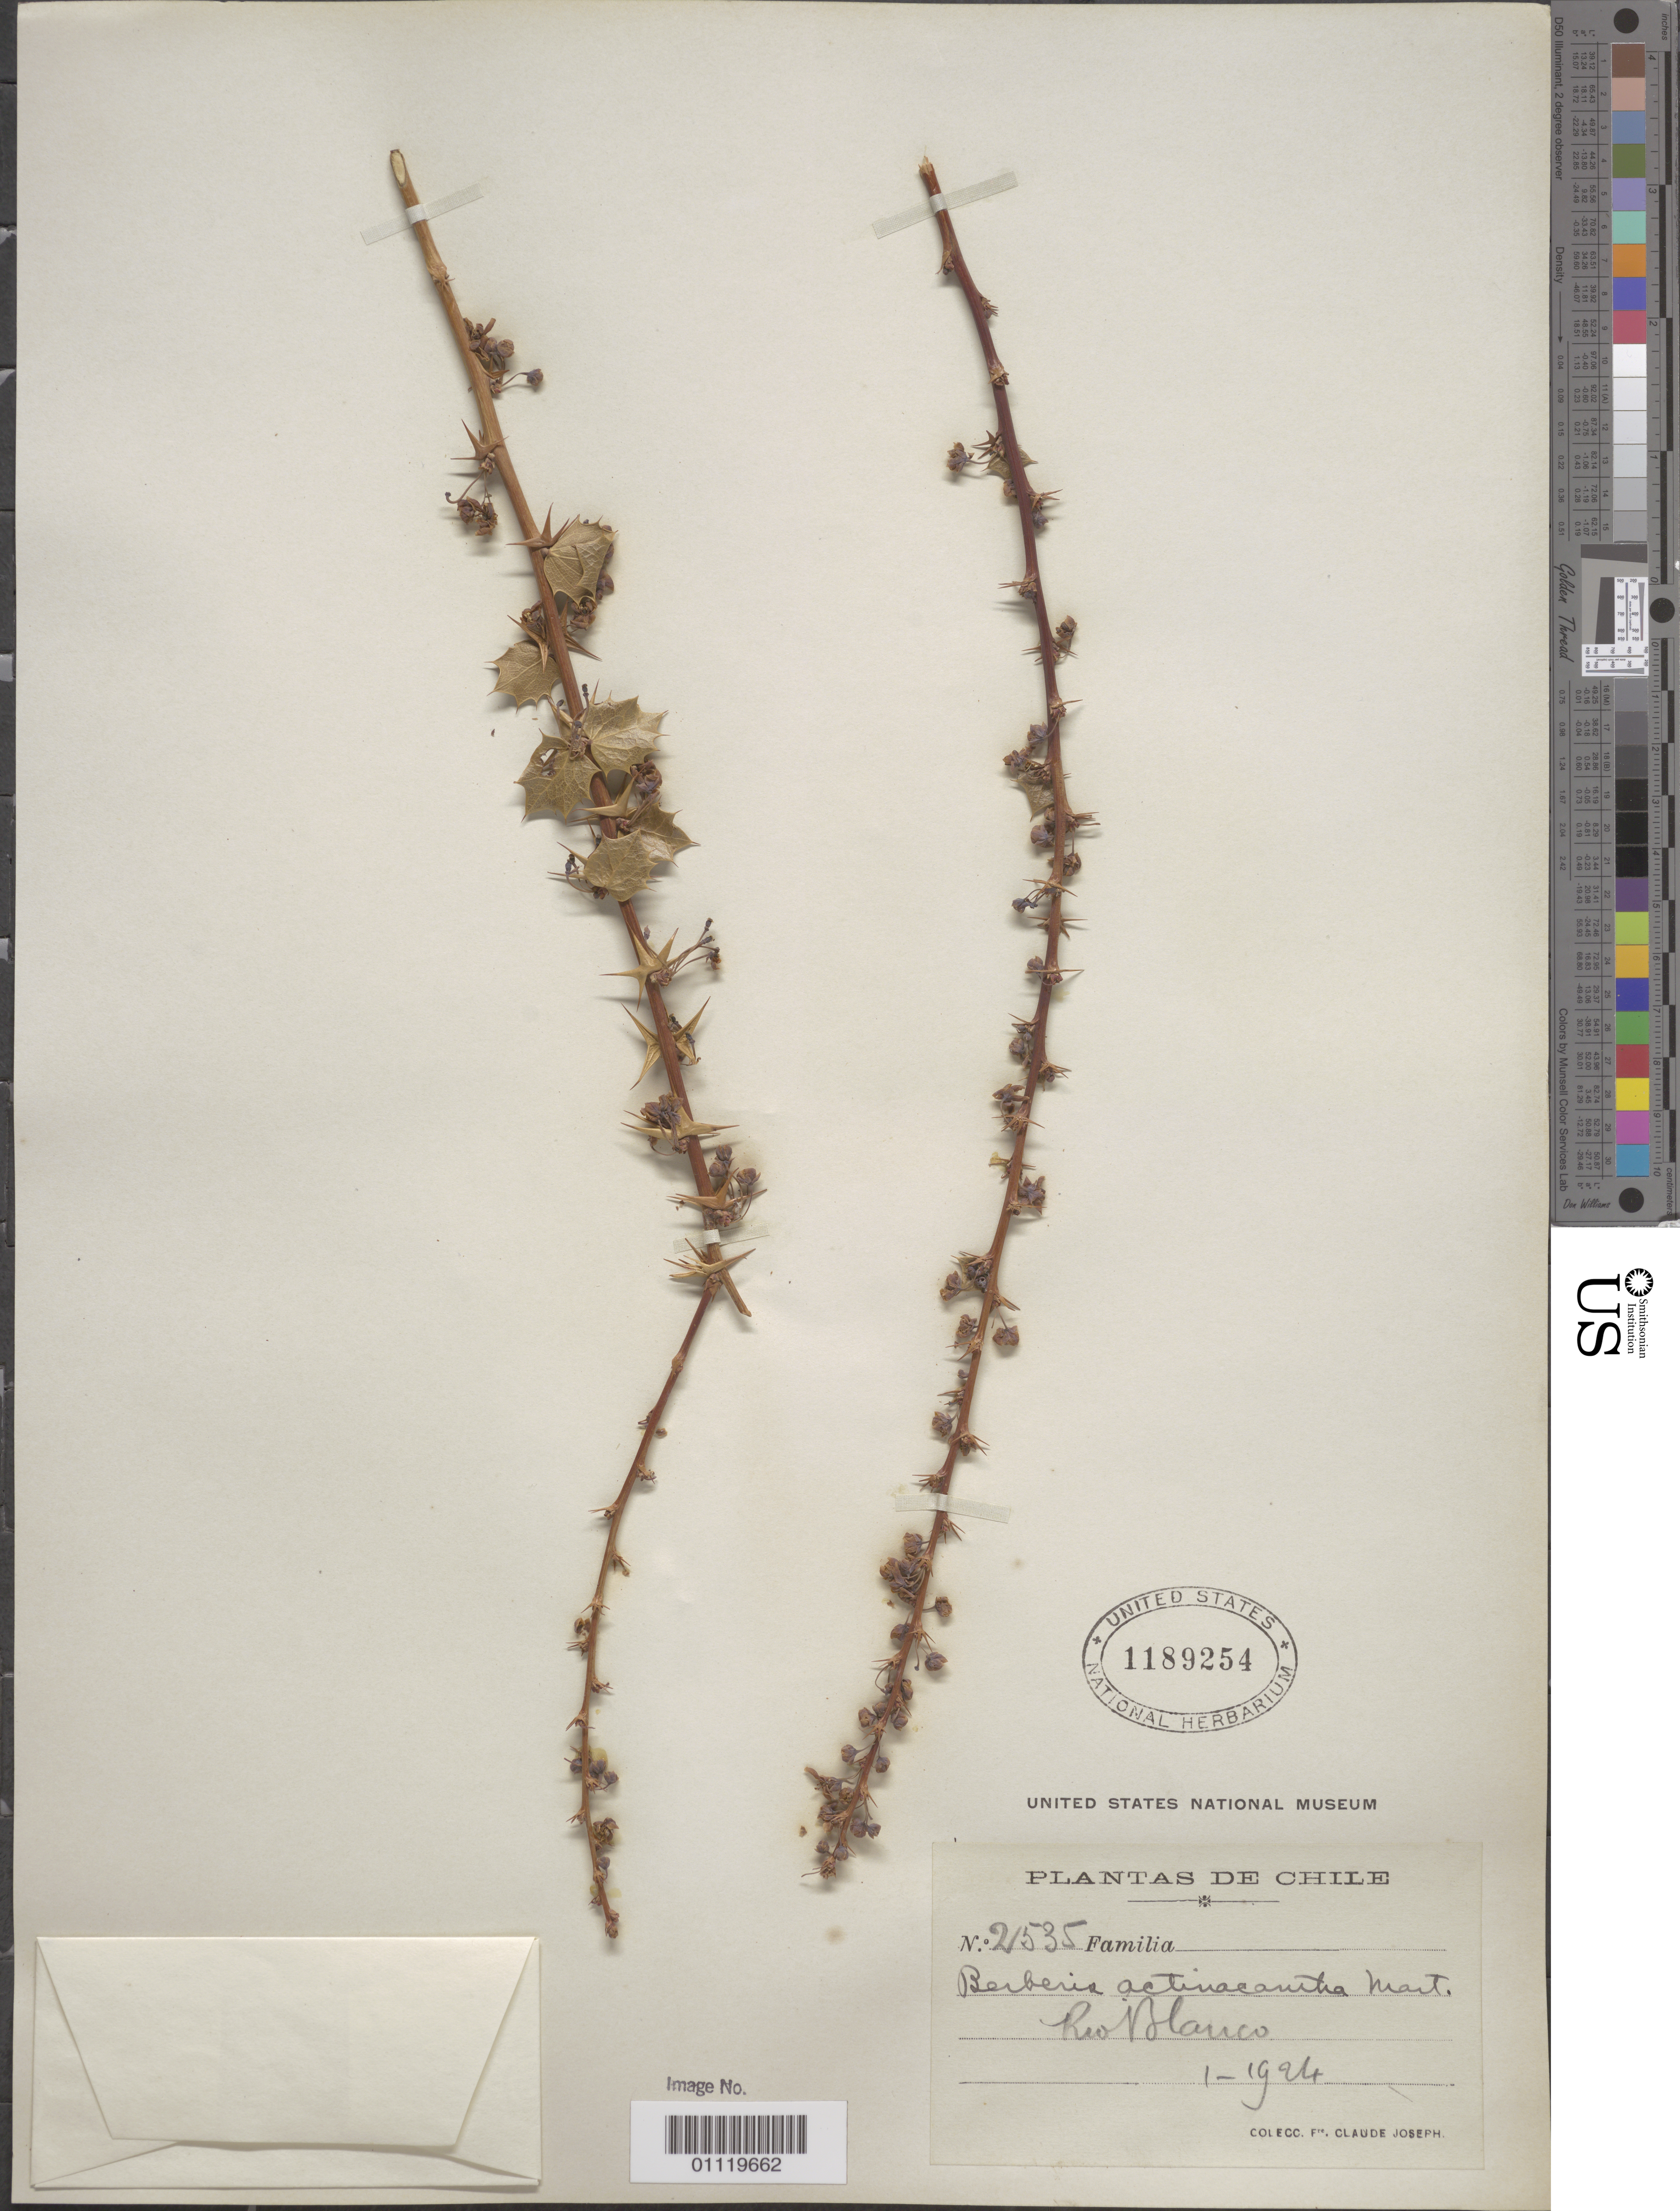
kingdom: Plantae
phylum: Tracheophyta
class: Magnoliopsida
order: Ranunculales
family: Berberidaceae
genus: Berberis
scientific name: Berberis actinacantha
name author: Mart. ex Schult. & Schult. f.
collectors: C. Joseph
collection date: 1924-01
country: Chile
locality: Rio Blanco.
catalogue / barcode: US 1189254